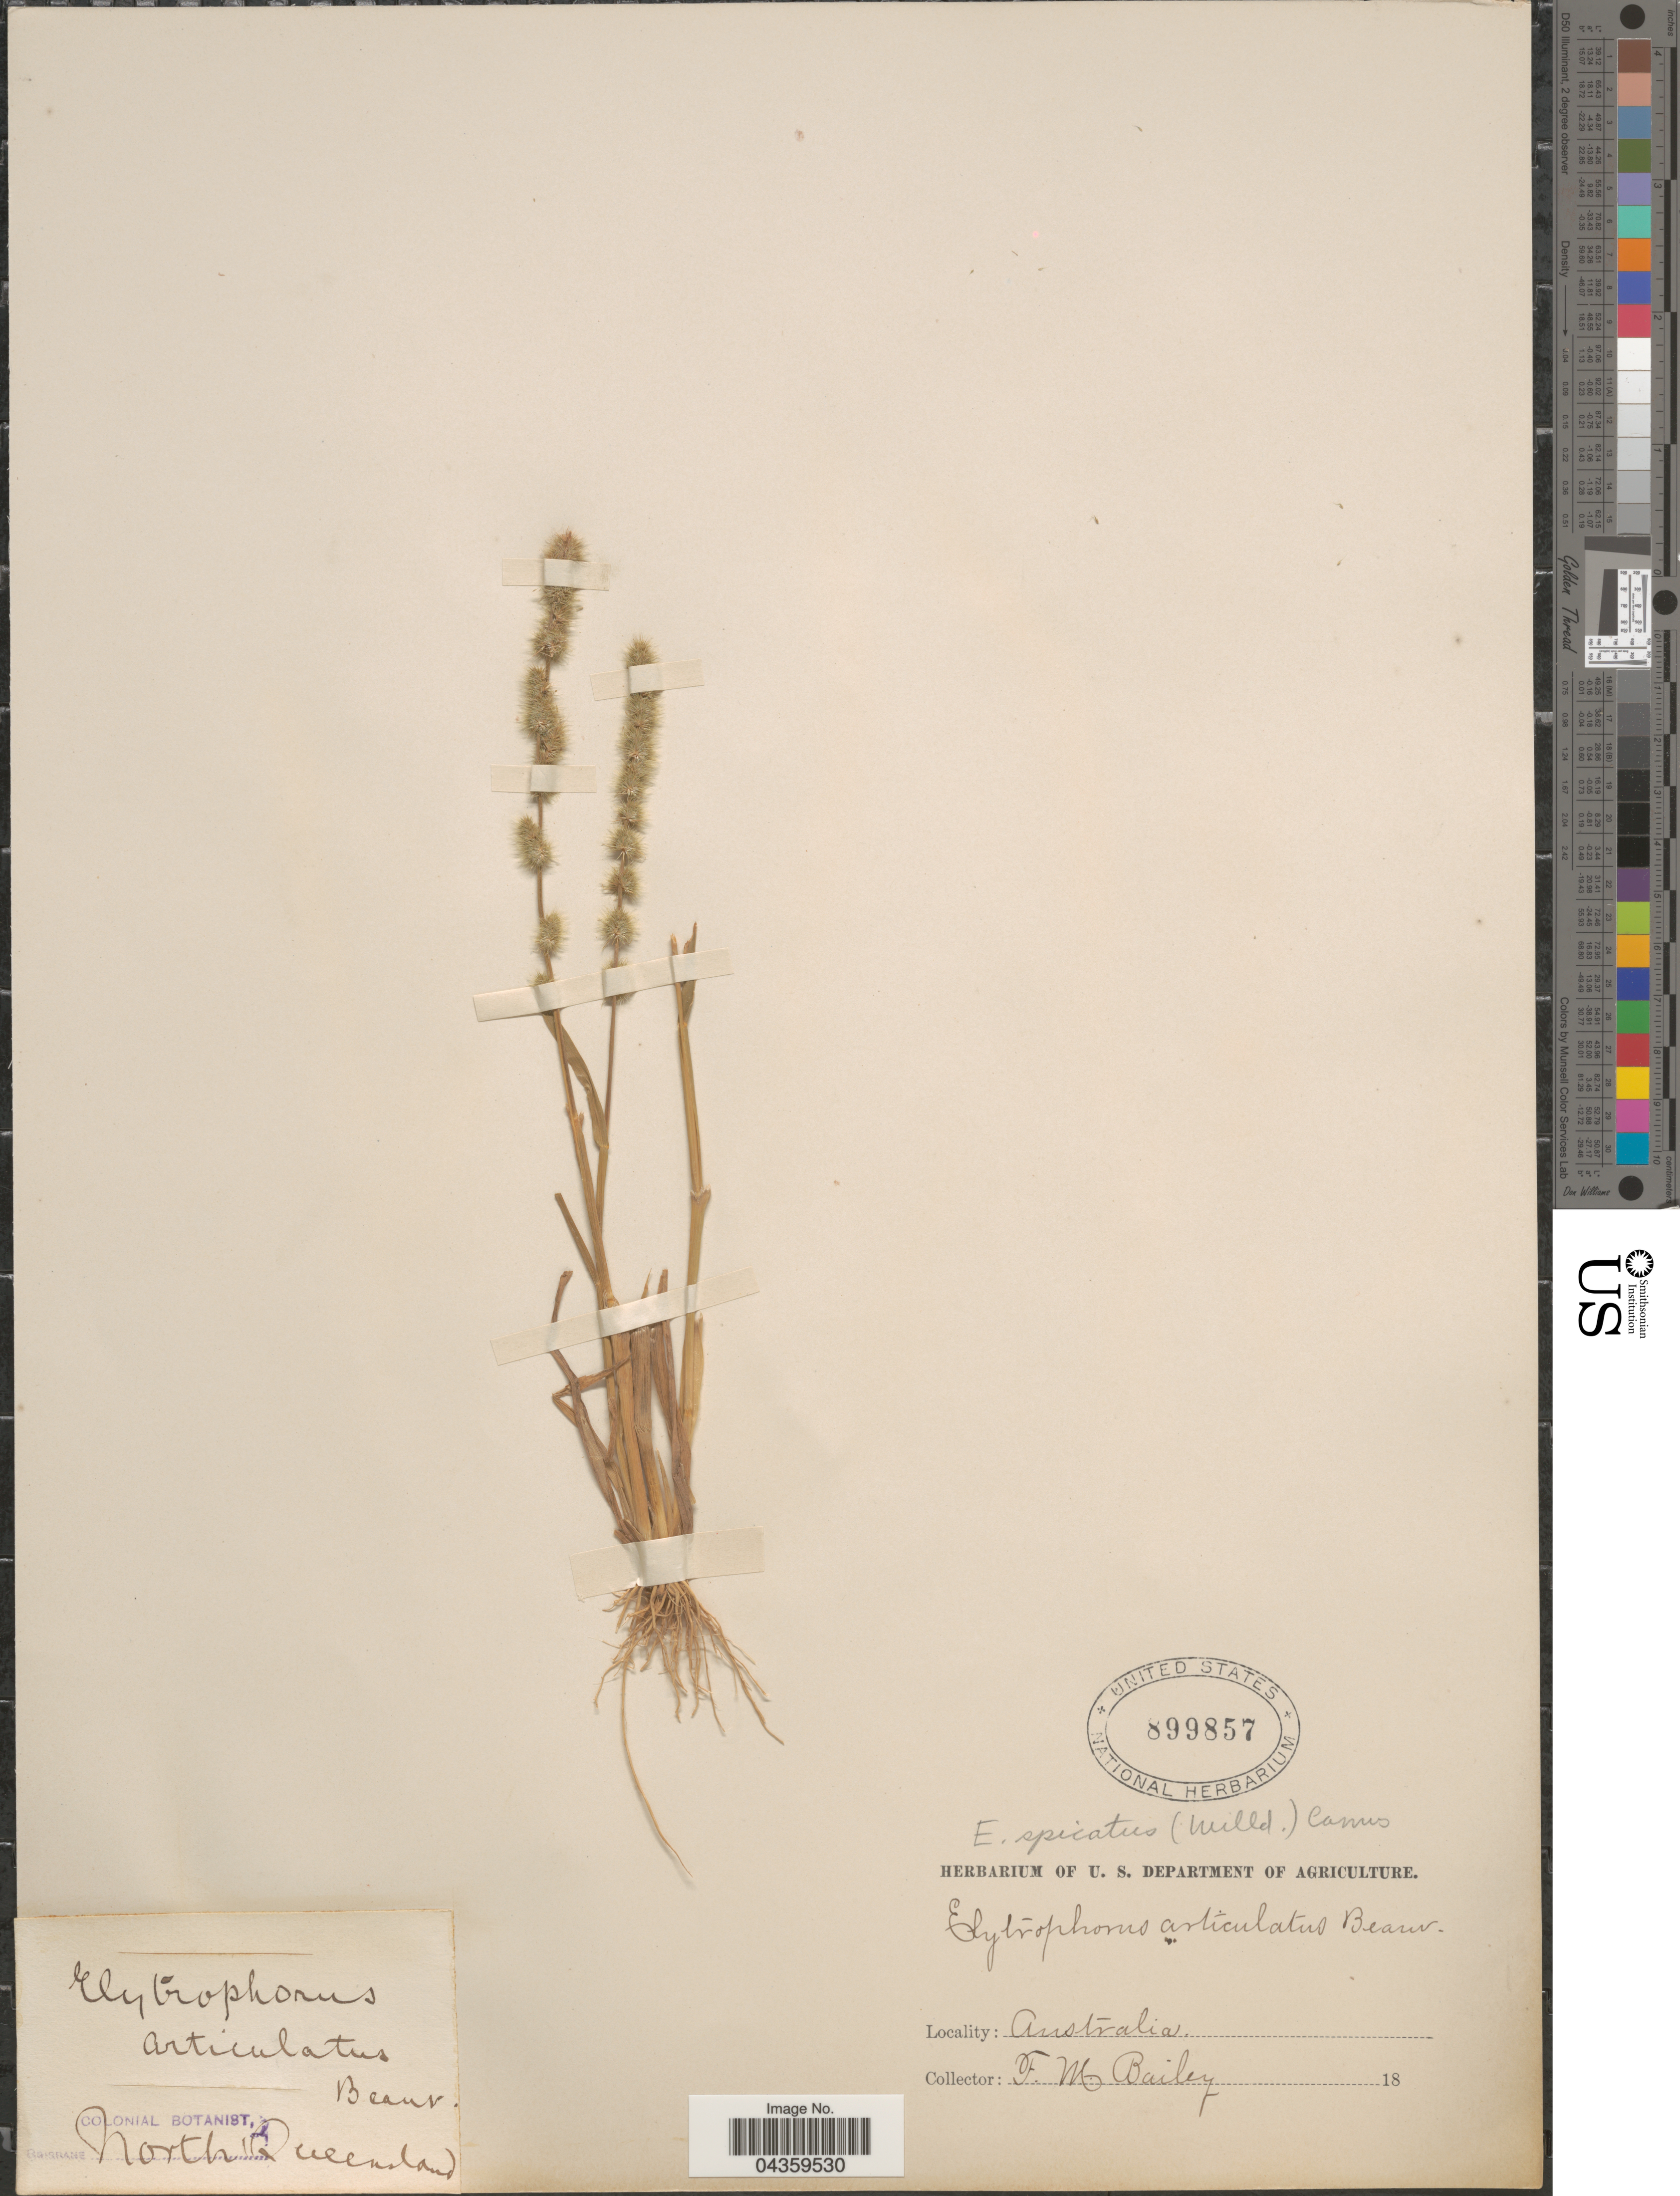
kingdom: Plantae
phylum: Tracheophyta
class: Liliopsida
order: Poales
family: Poaceae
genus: Elytrophorus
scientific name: Elytrophorus spicatus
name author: (Willd.) A. Camus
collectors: F. M. Bailey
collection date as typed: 18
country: Australia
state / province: Queensland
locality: North Queensland.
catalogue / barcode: US 899857